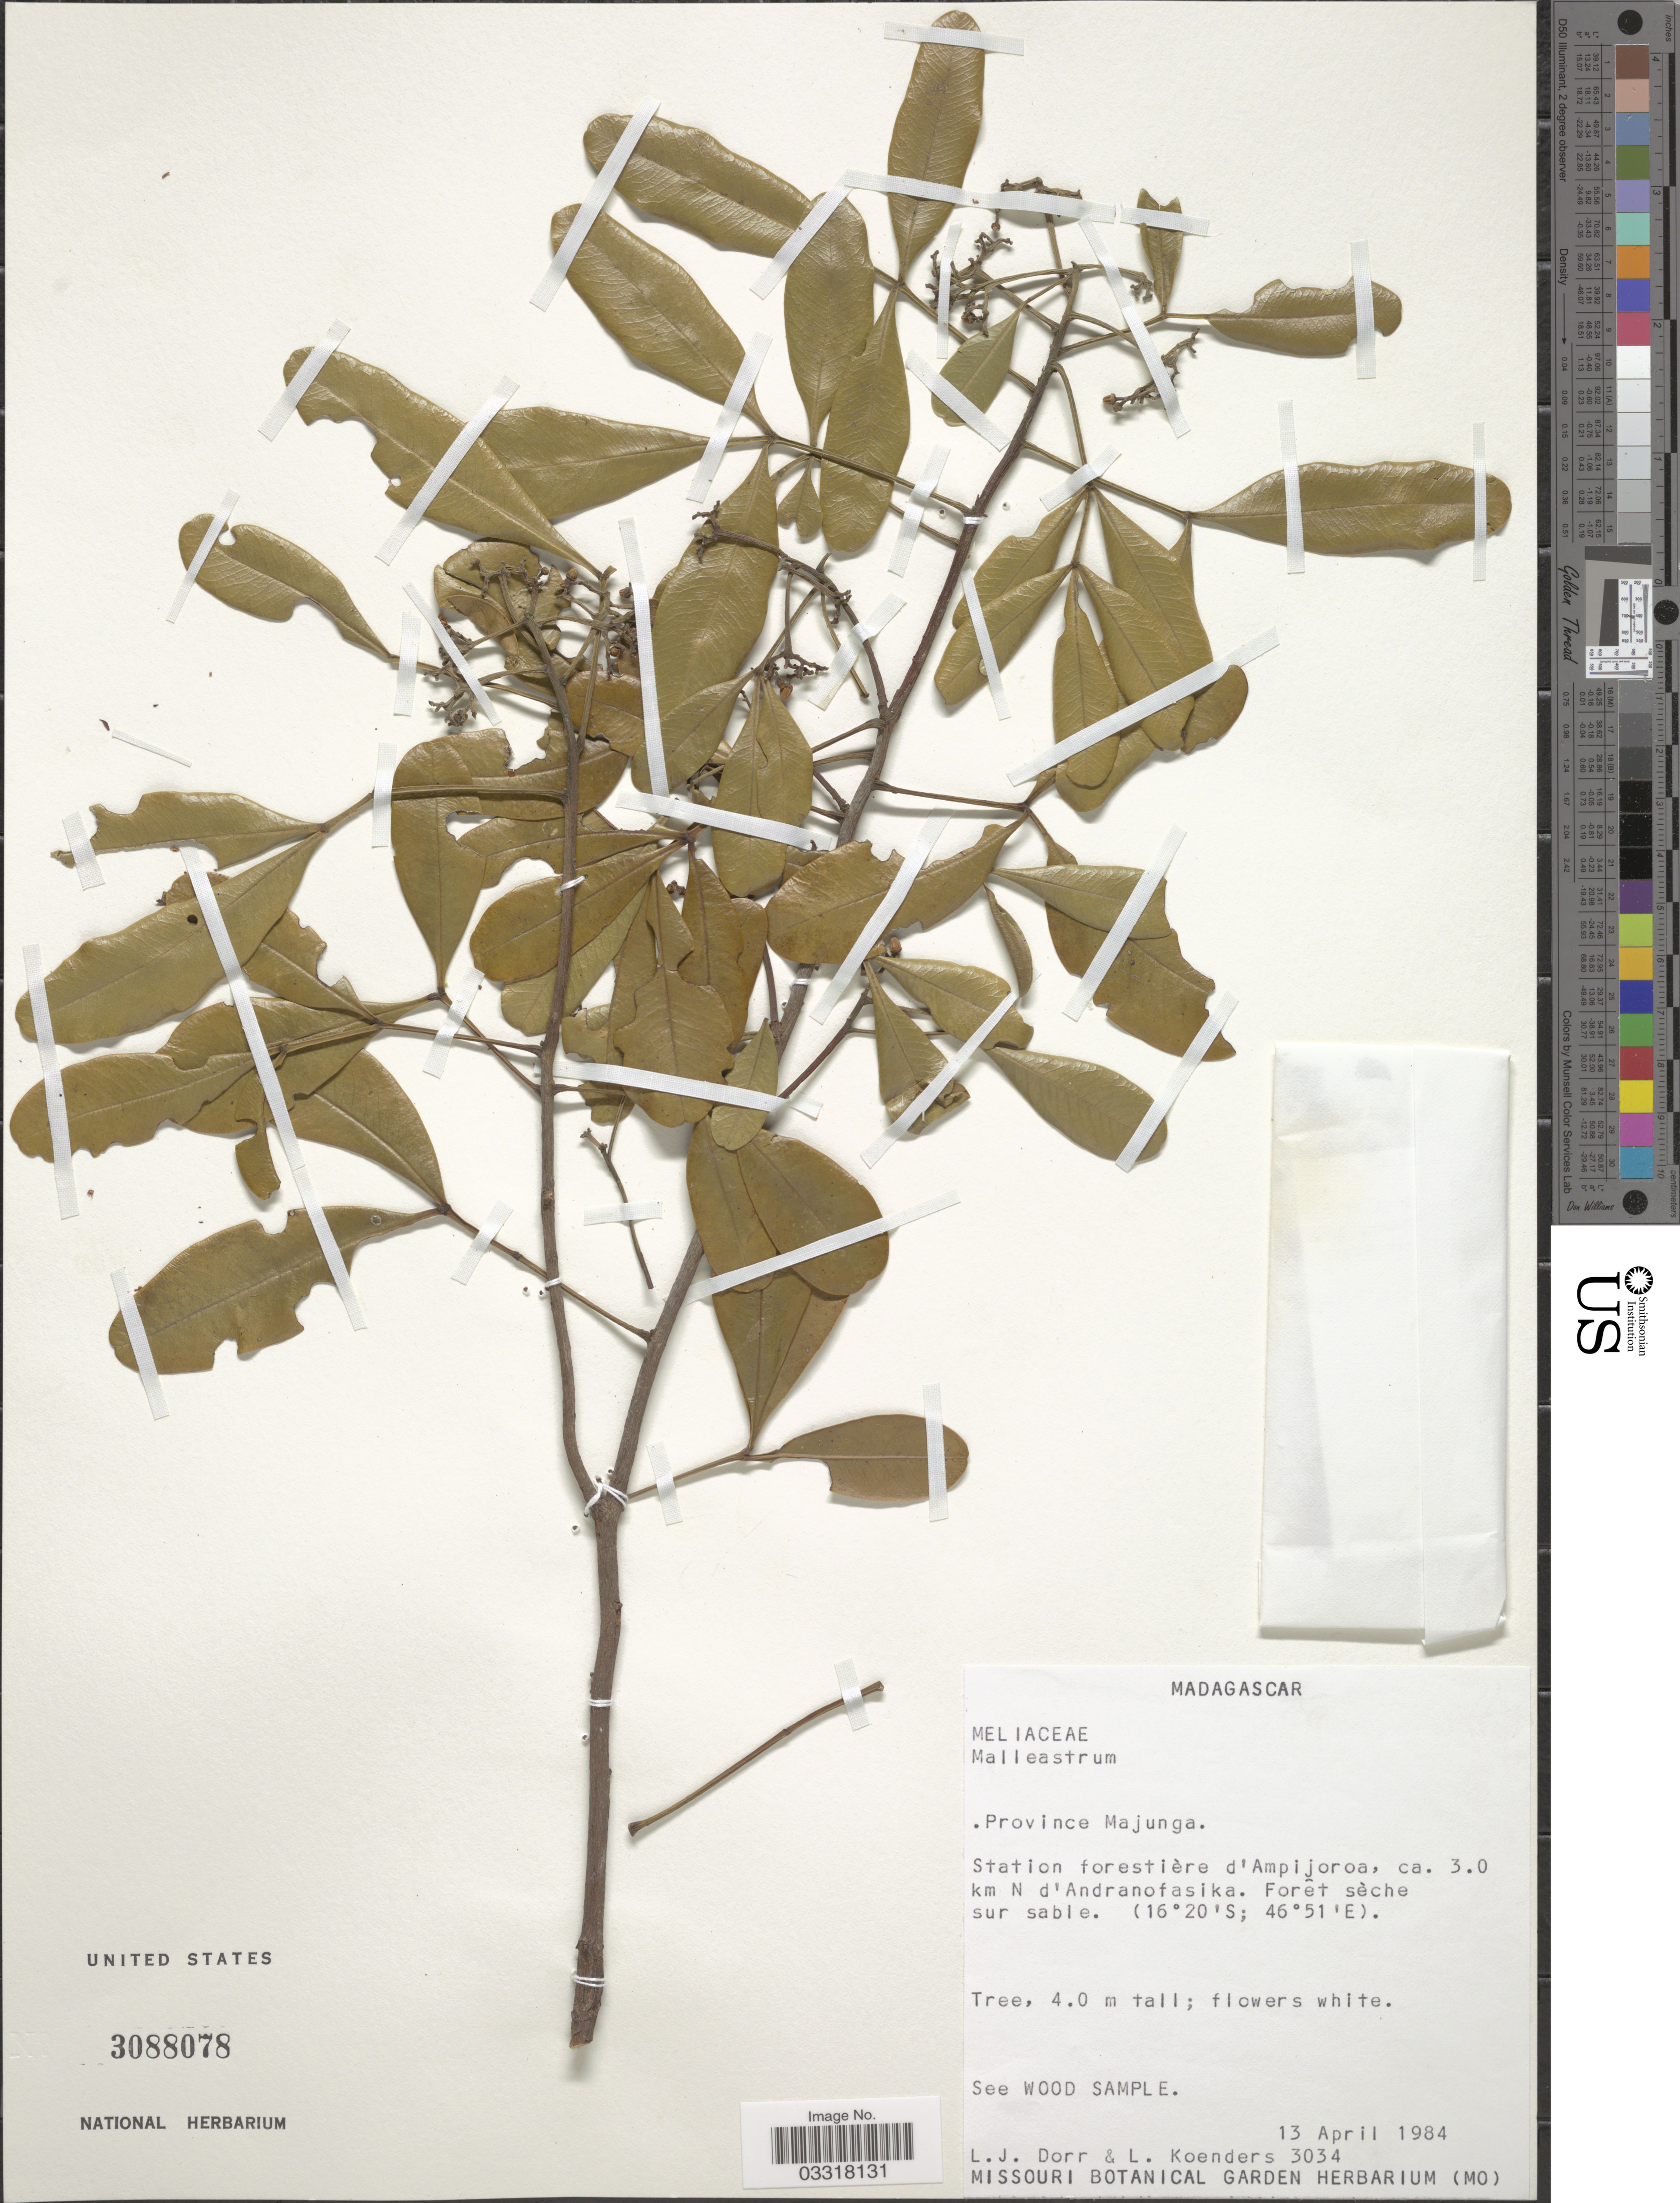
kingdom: Plantae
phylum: Tracheophyta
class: Magnoliopsida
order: Sapindales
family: Meliaceae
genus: Malleastrum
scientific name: Malleastrum sp.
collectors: L. J. Dorr & L. Koenders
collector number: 3034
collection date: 1984-04-13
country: Madagascar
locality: Province Majunga. Station forestière d'Ampijoroa, ca. 3.0 km N d'Andranofasika. Forêt sèche sur sable.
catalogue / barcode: US 3088078